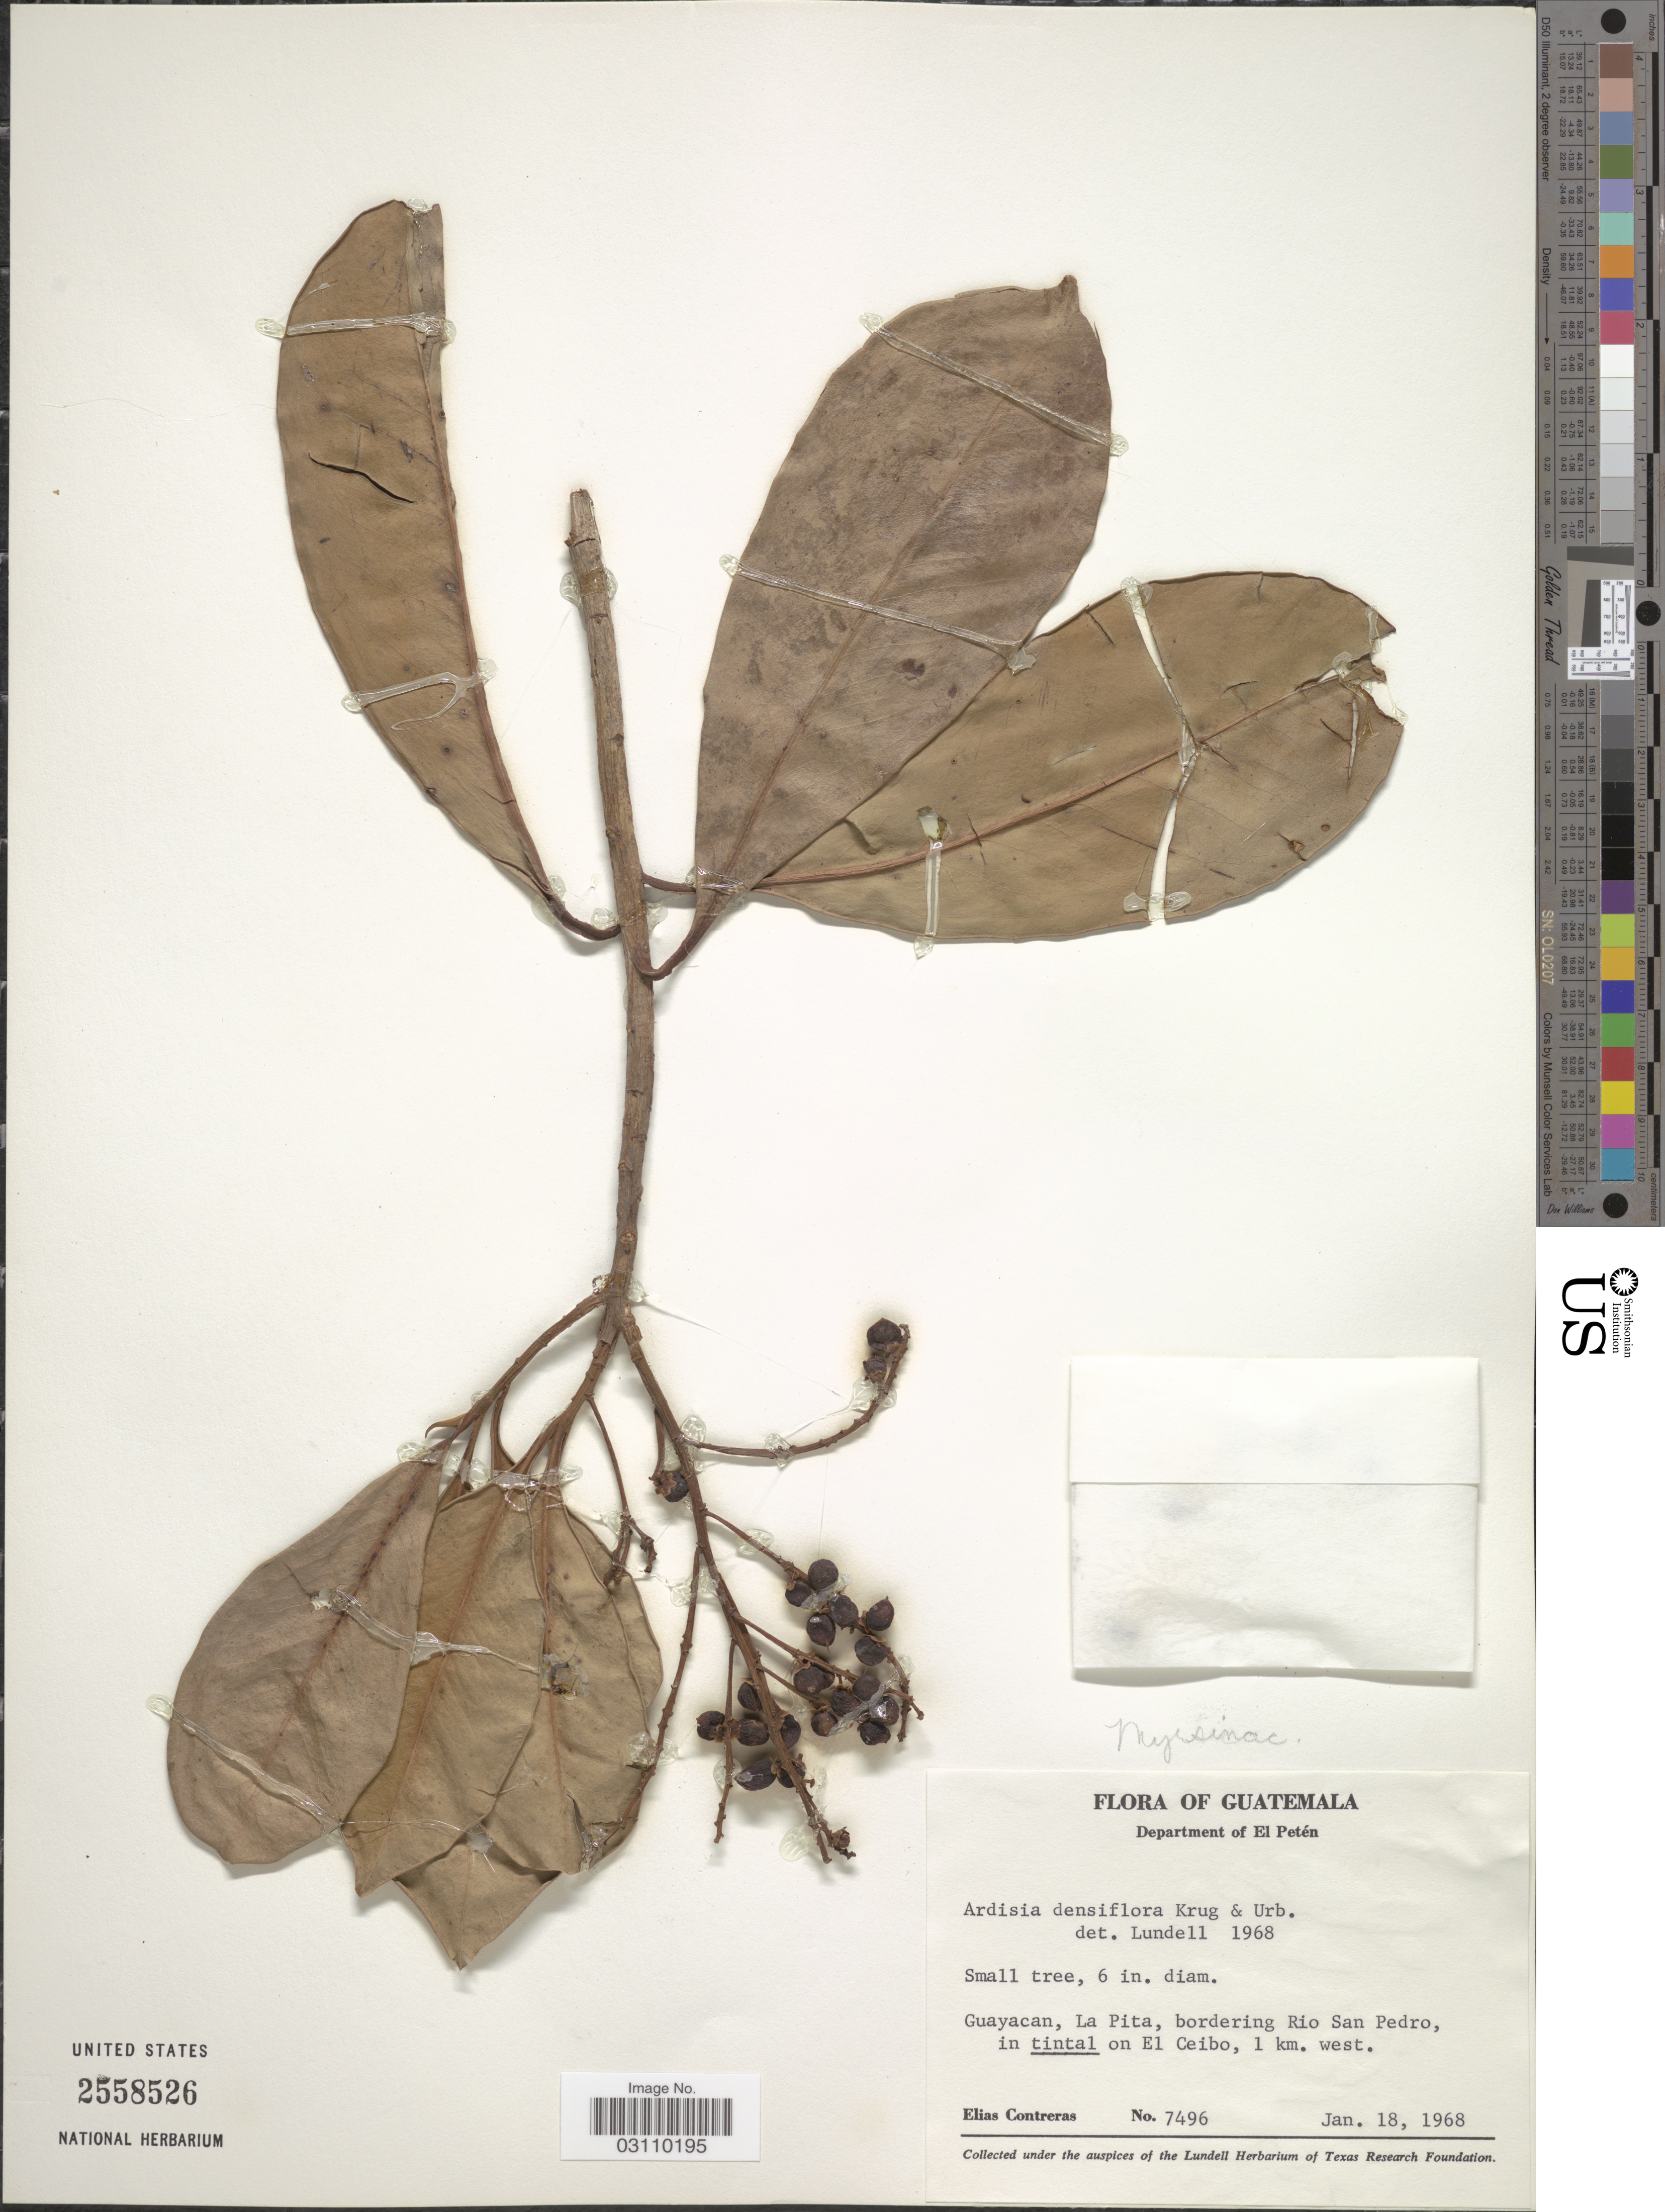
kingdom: Plantae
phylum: Tracheophyta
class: Magnoliopsida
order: Ericales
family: Primulaceae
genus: Ardisia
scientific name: Ardisia densiflora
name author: Krug & Urb.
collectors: E. Contreras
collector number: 7496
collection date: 1968-01-18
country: Guatemala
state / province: El Petén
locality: Department of El Petén, Guayacan, La Pita, bordering Rio San Pedro, in tintal on El Ceibo, 1 km. west.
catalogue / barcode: US 2558526